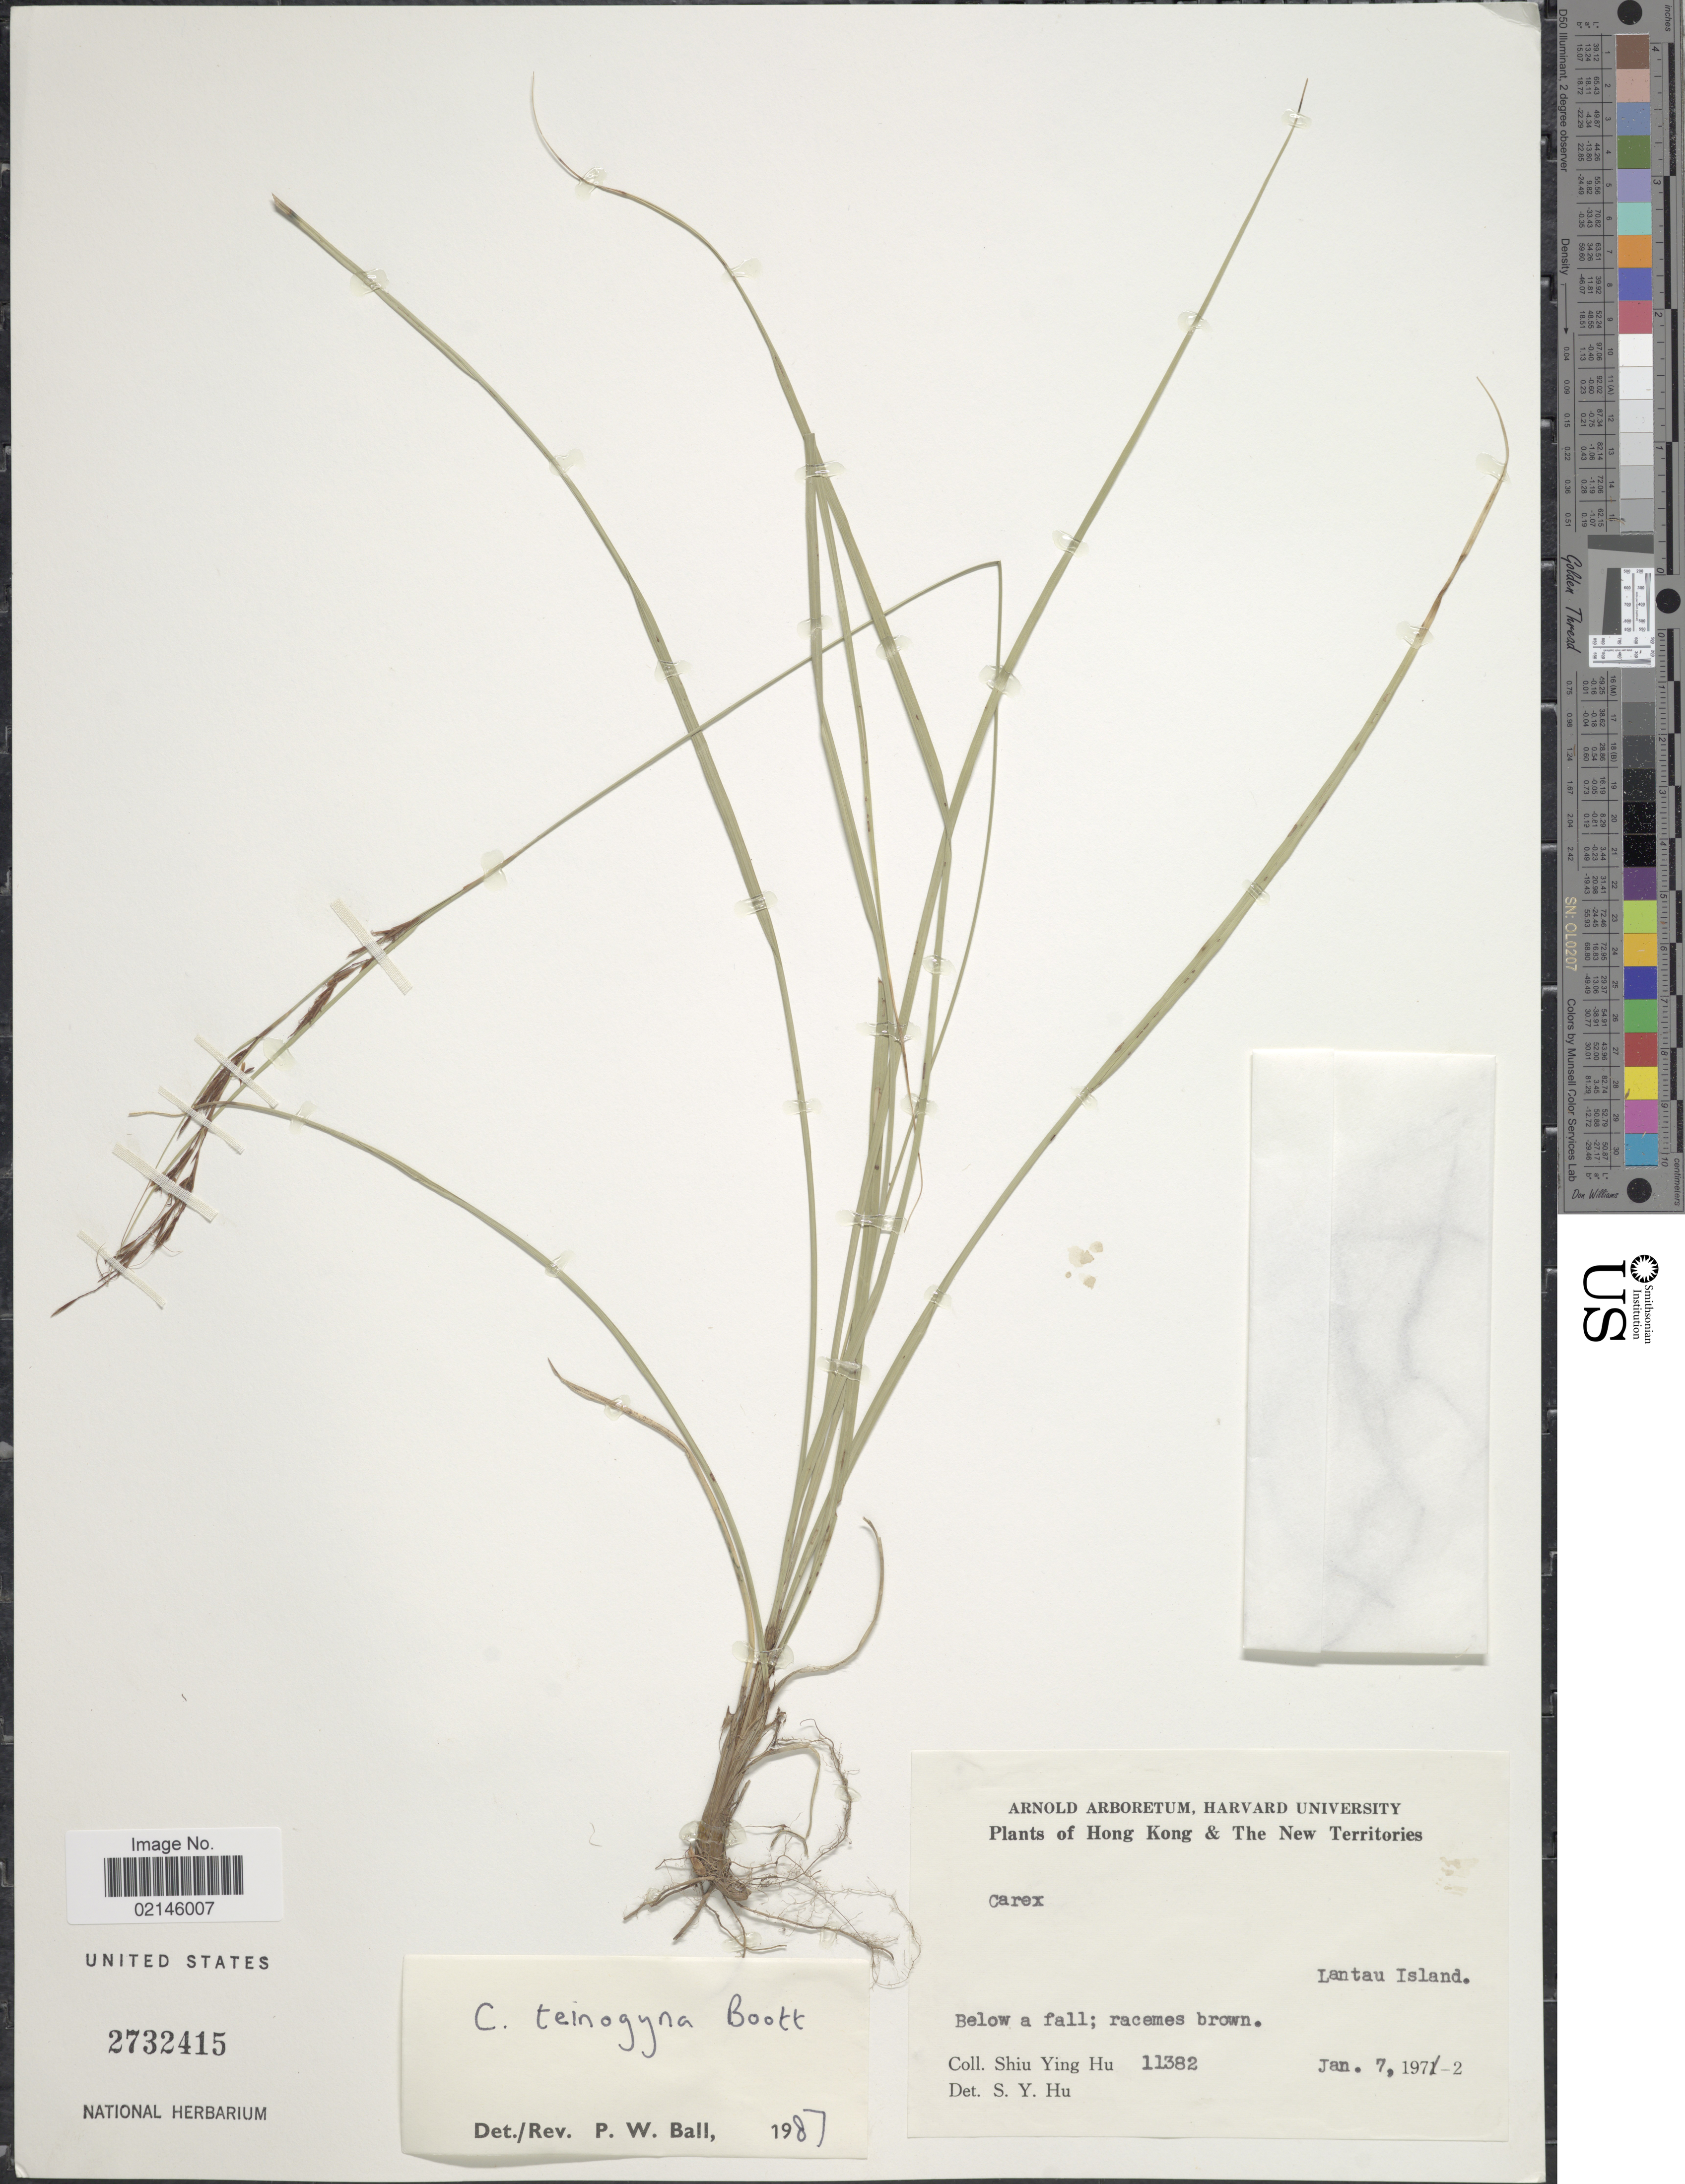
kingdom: Plantae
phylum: Tracheophyta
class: Liliopsida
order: Poales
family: Cyperaceae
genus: Carex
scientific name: Carex teinogyna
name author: Boott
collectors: S. Y. Hu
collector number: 11382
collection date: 1972-01-07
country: China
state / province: Hong Kong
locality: The New Territories. Lantau Island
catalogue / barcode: US 2732415